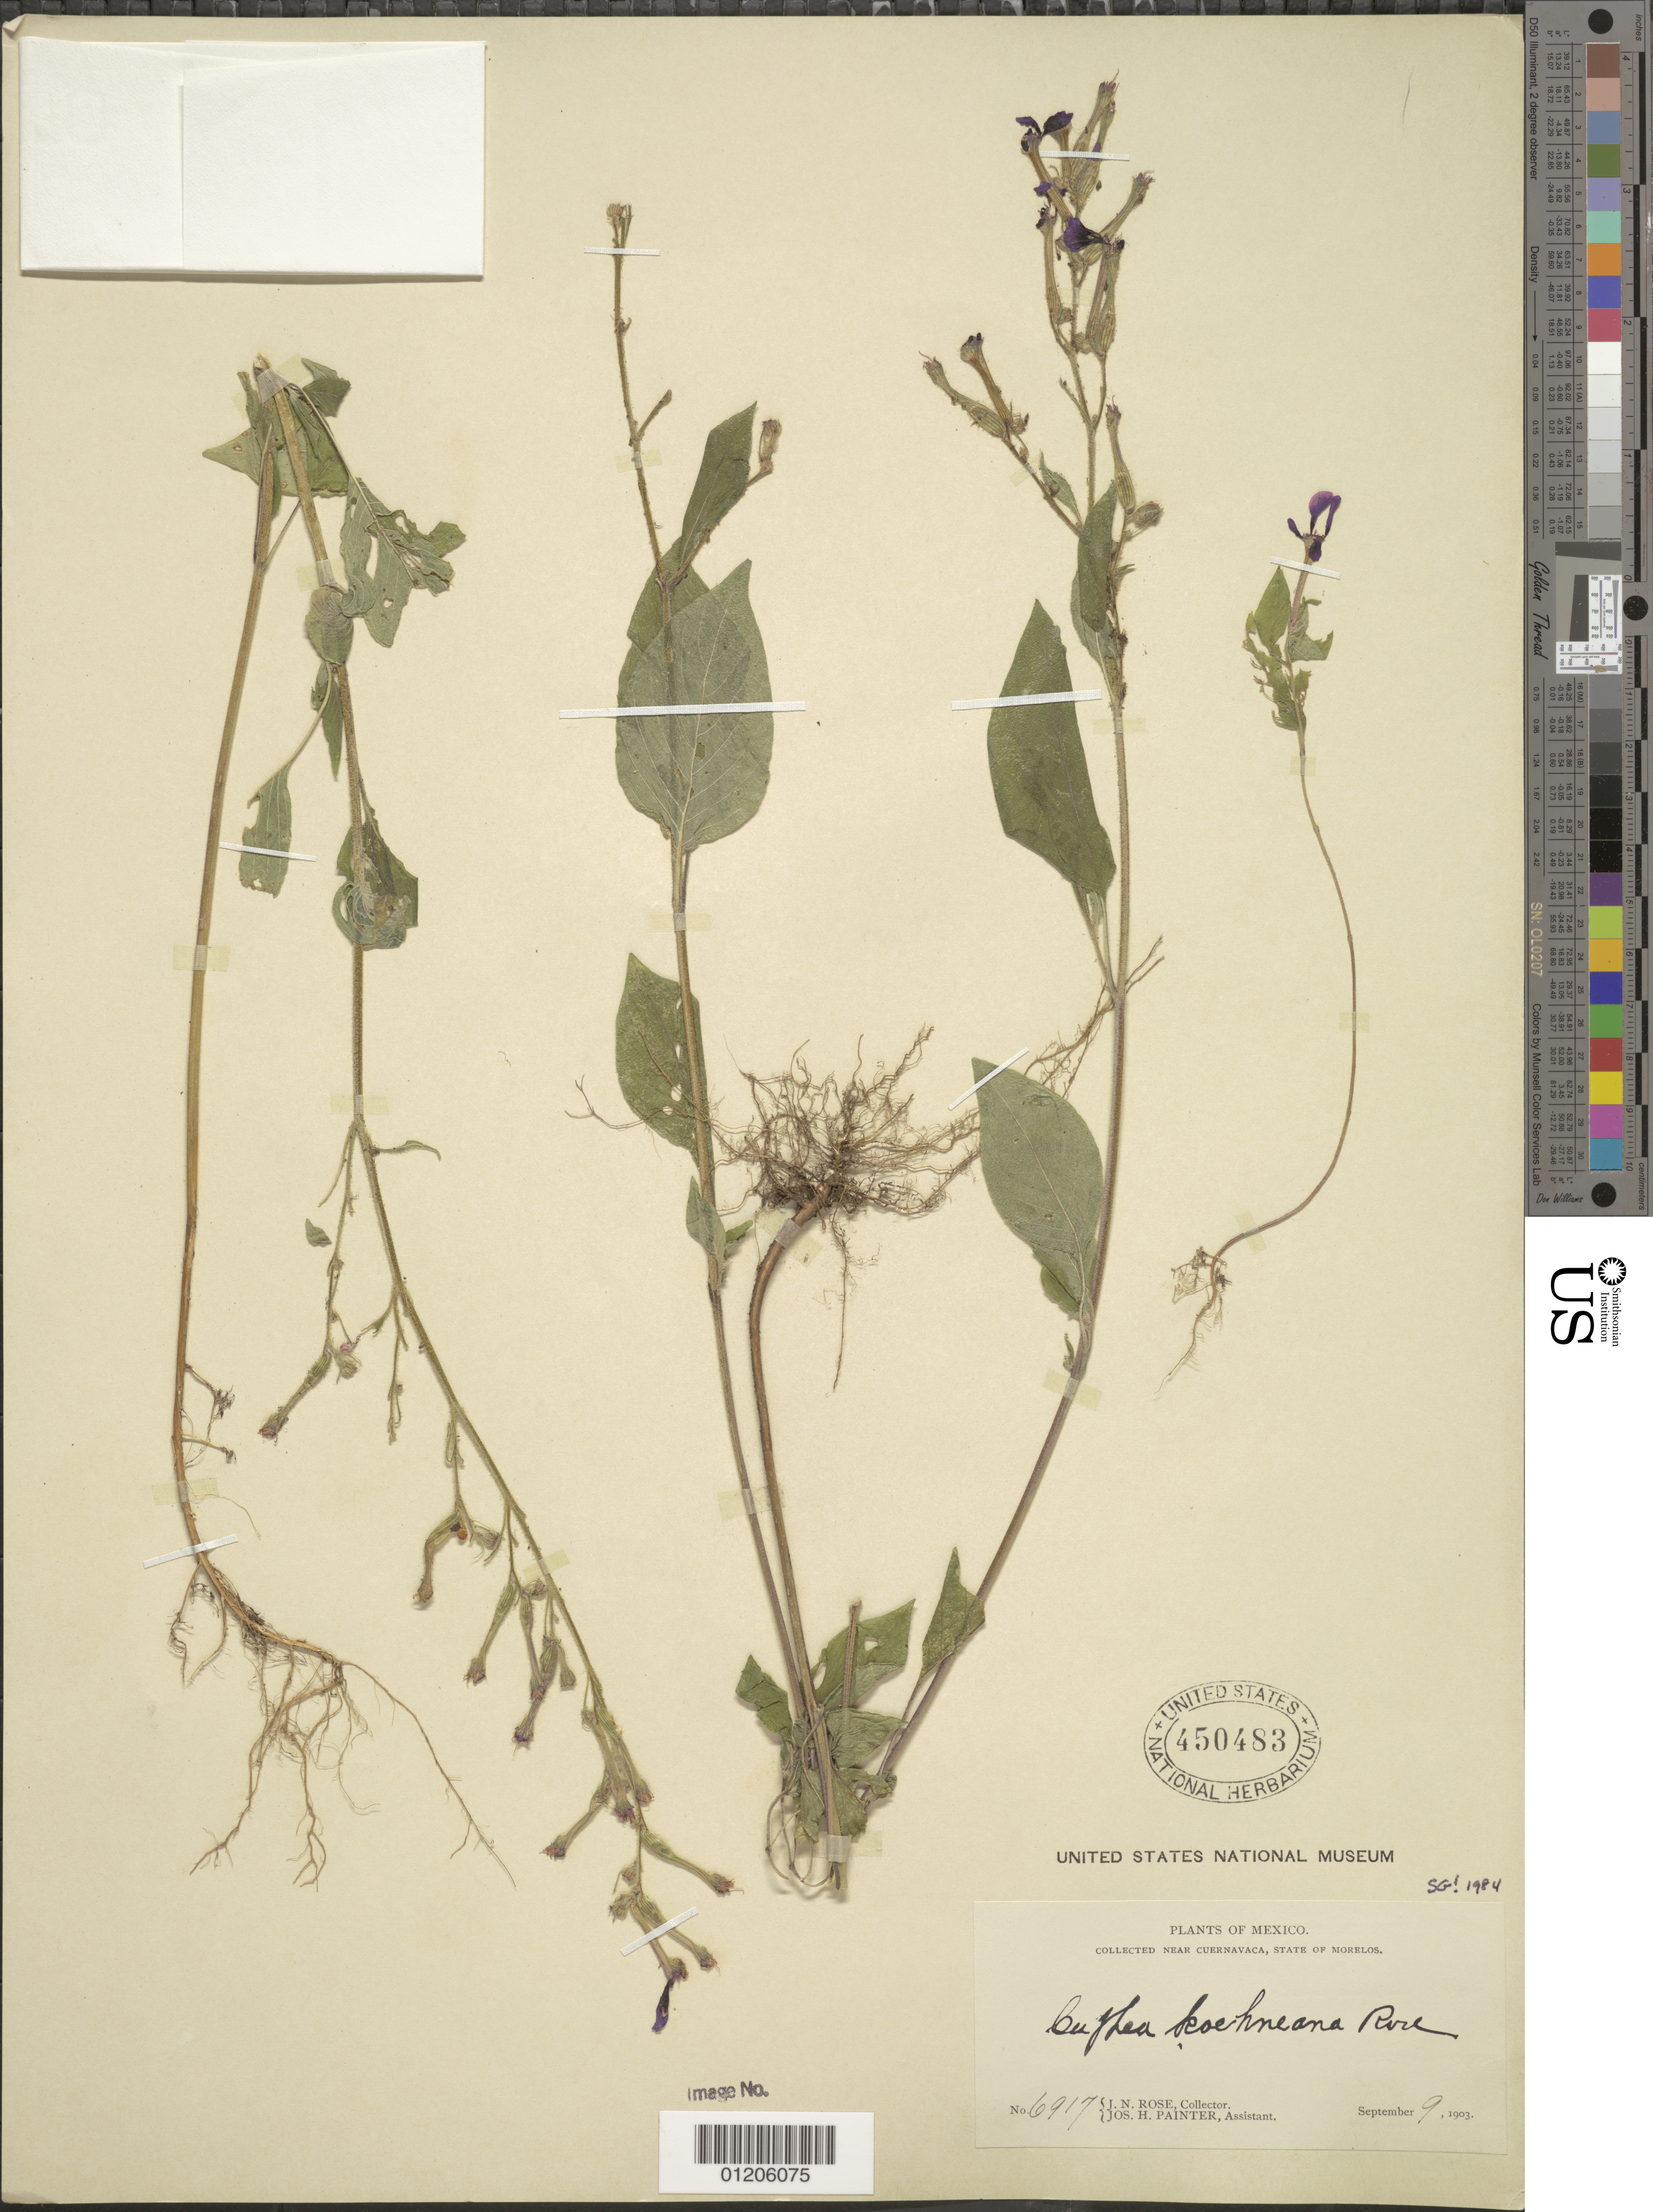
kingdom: Plantae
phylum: Tracheophyta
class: Magnoliopsida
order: Myrtales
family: Lythraceae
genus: Cuphea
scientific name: Cuphea koehneana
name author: Rose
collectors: J. N. Rose & J. H. Painter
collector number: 6917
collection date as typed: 09 Sep 1903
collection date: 1903-09-09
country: Mexico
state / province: Morelos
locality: Near Cuernavaca.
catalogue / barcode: US 450483